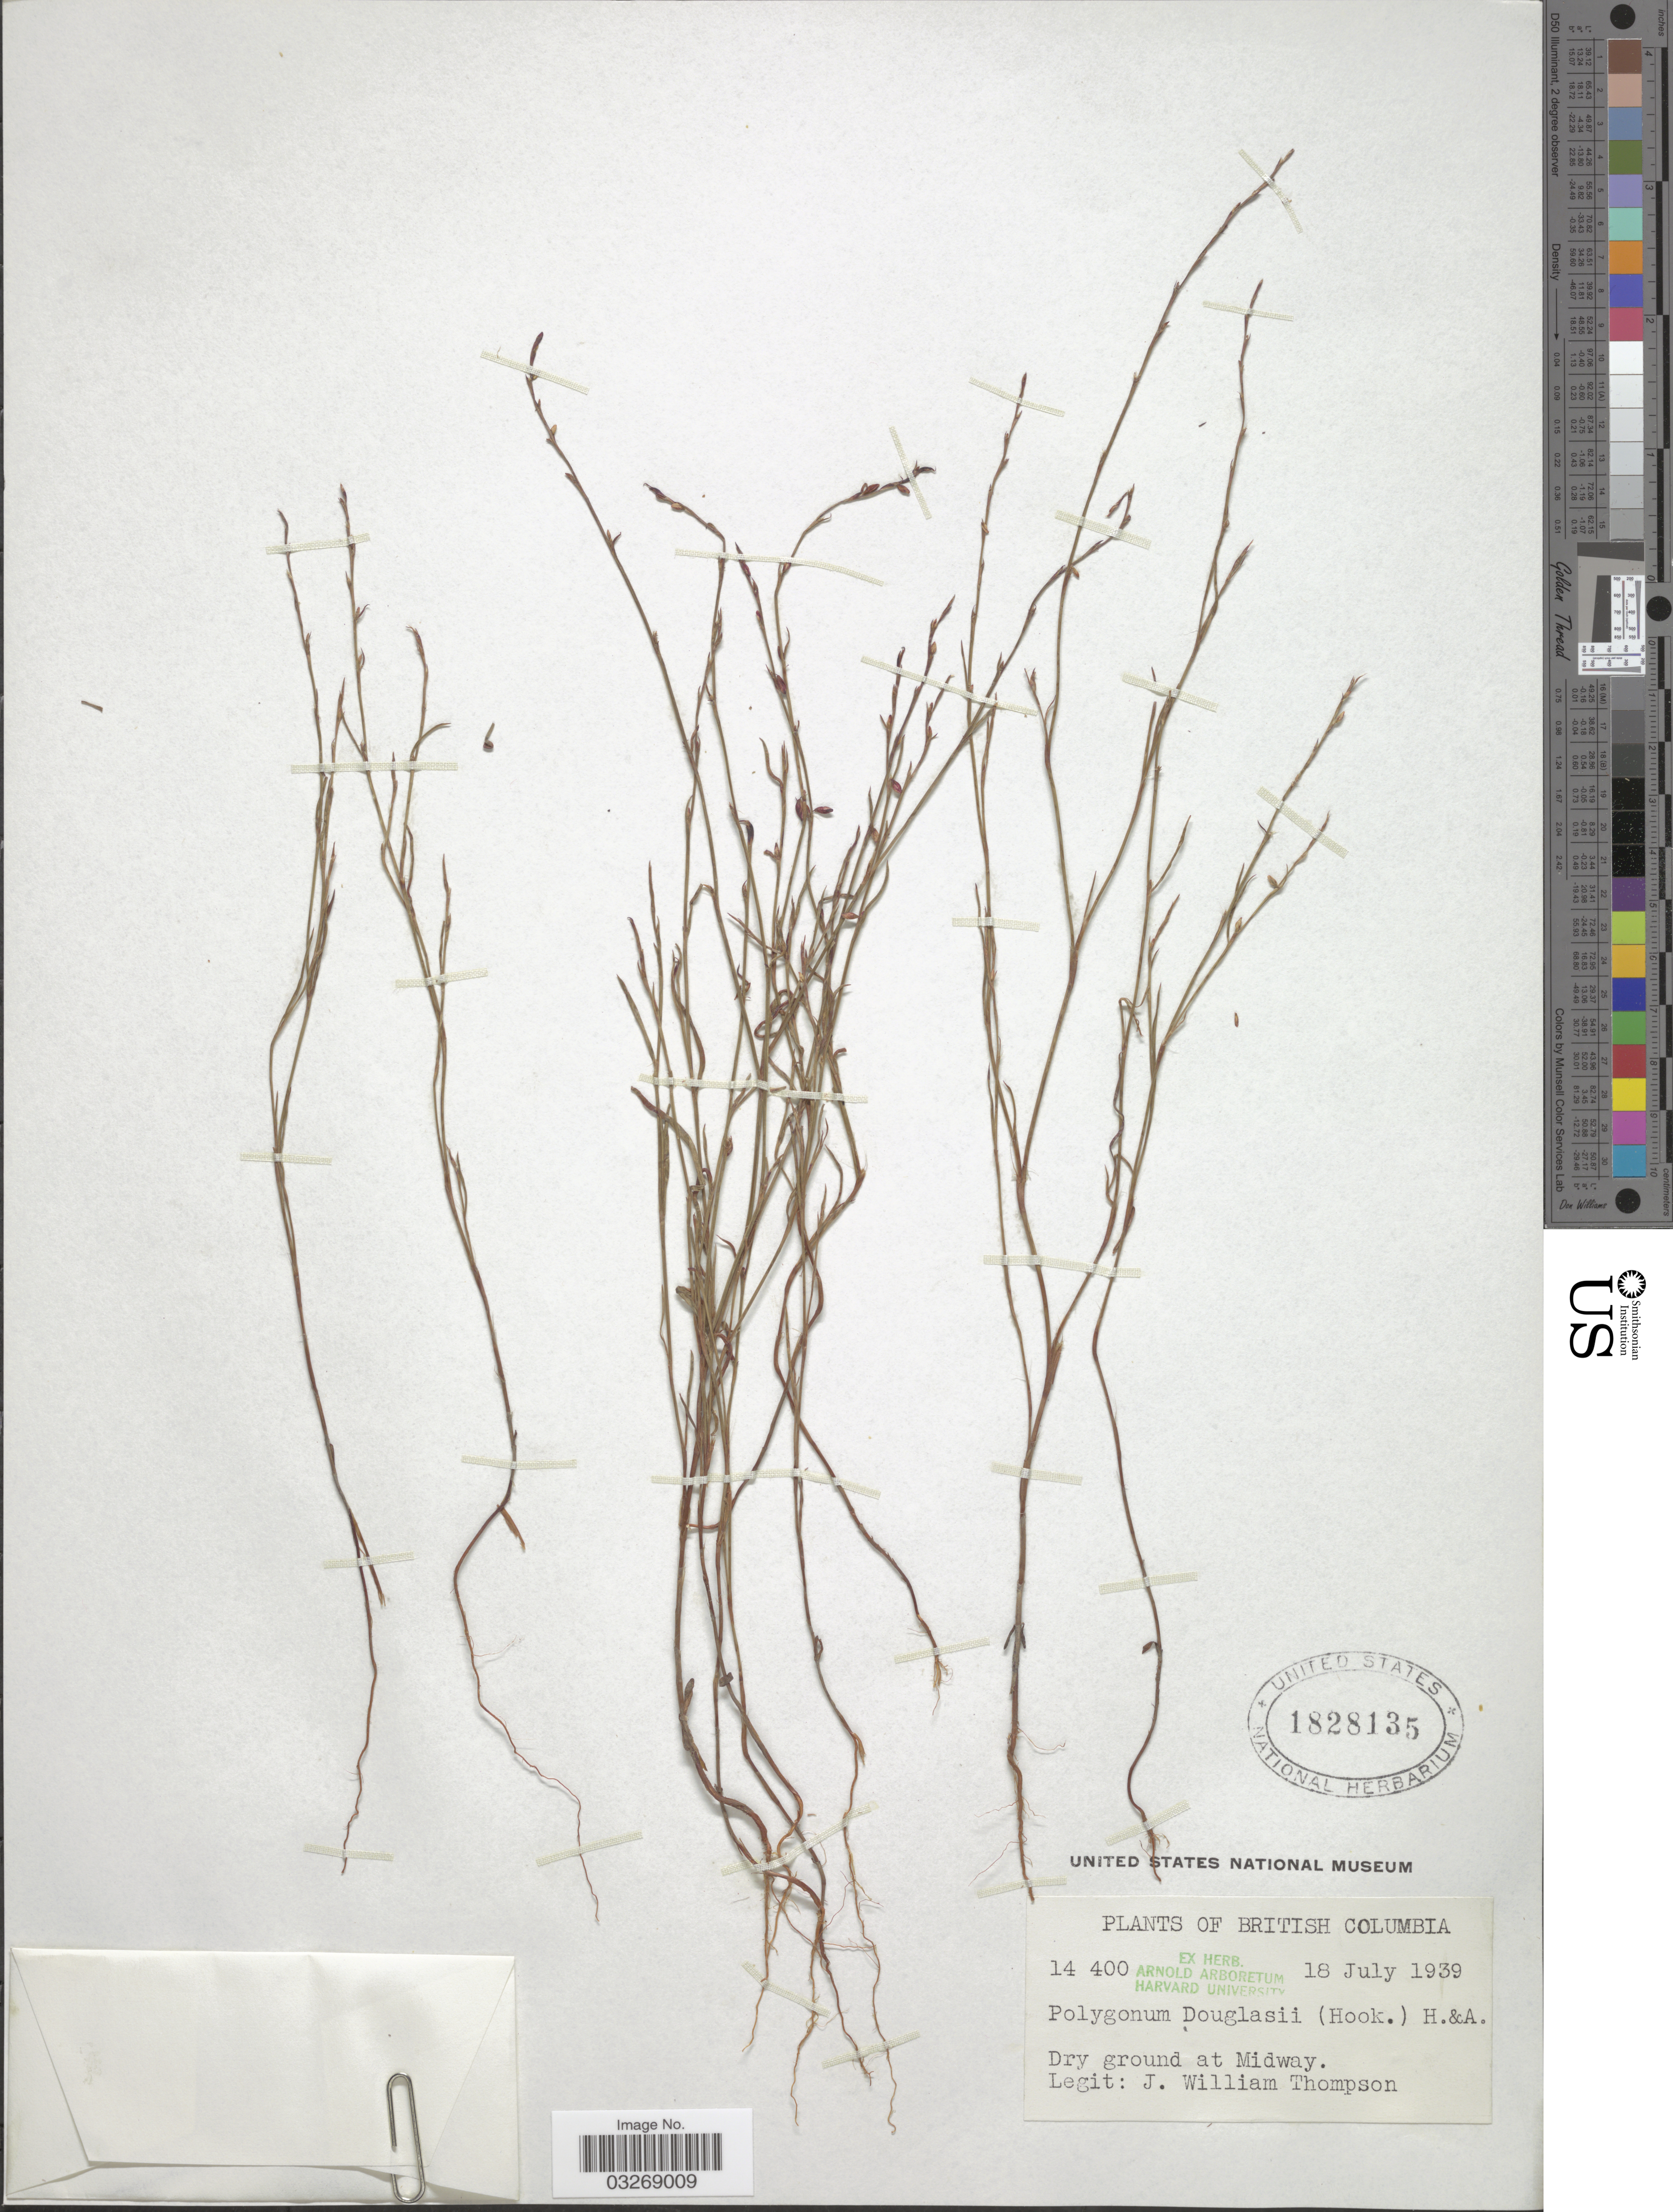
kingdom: Plantae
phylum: Tracheophyta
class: Magnoliopsida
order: Caryophyllales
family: Polygonaceae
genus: Polygonum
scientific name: Polygonum douglasii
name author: Greene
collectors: J. W. Thompson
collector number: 14400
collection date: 1939-07-18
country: Canada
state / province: British Columbia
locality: Dry ground at Midway.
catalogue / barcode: US 1828135